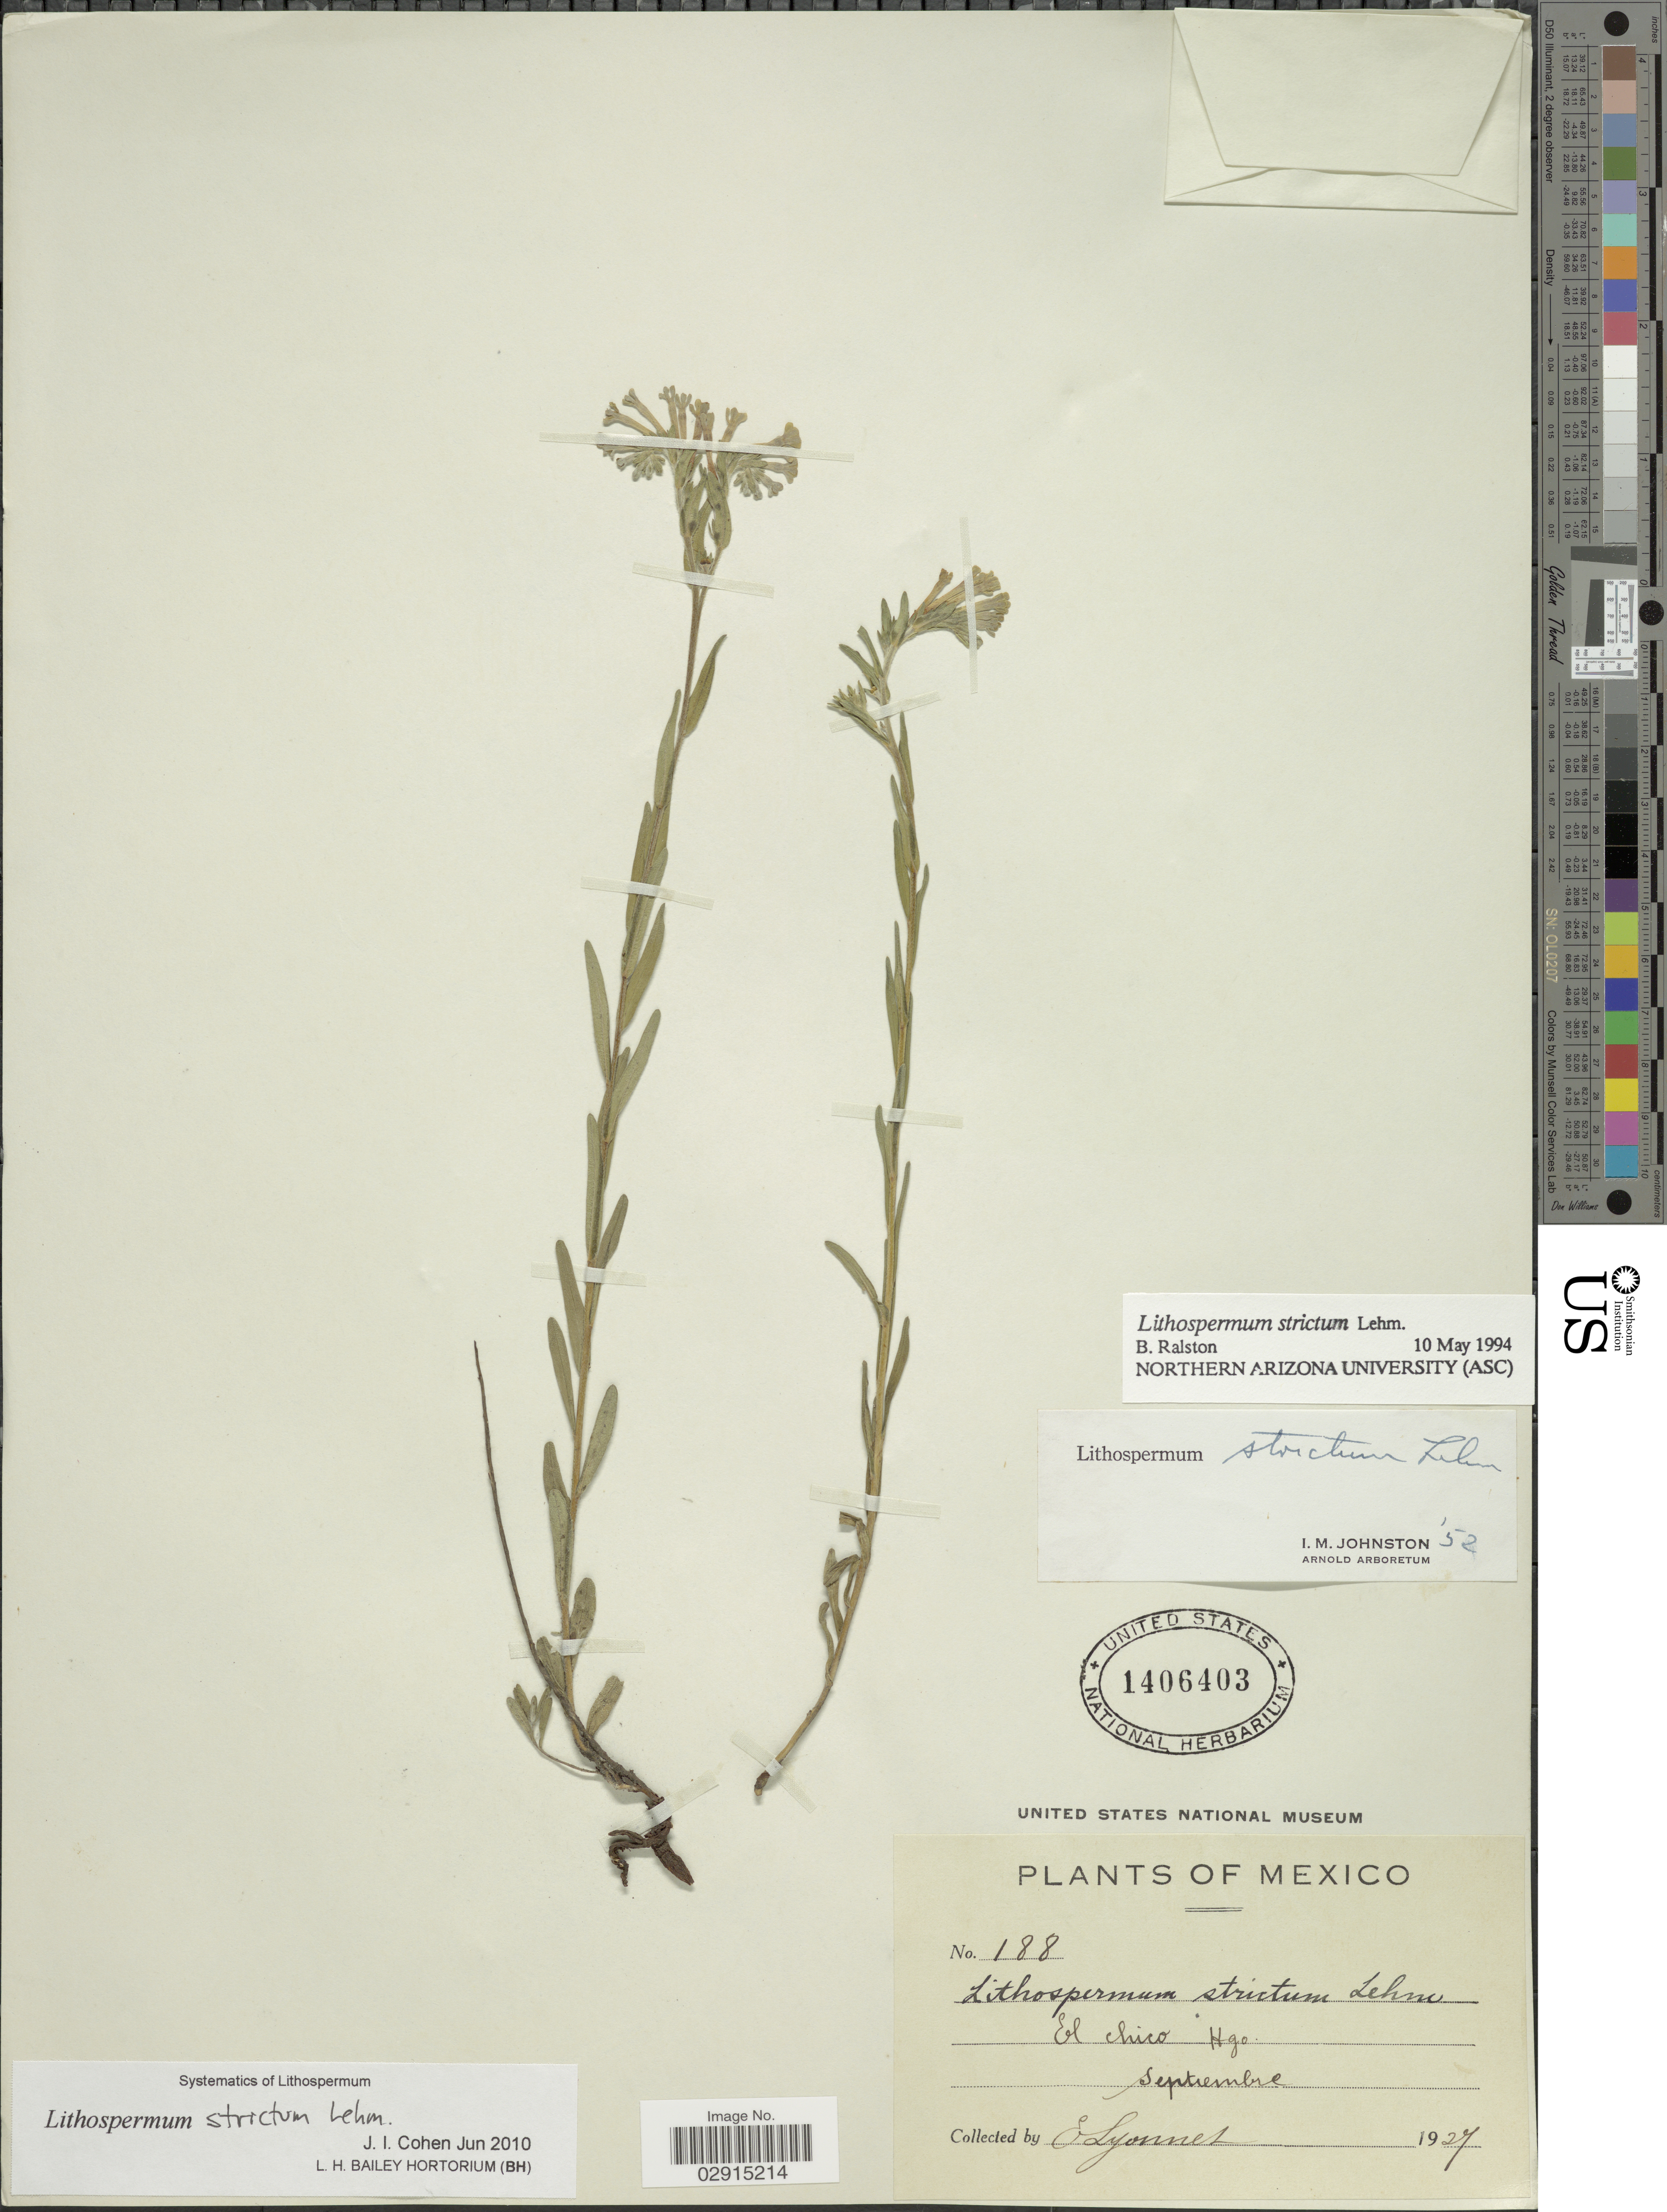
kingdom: Plantae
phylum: Tracheophyta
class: Magnoliopsida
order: Boraginales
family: Boraginaceae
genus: Lithospermum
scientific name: Lithospermum strictum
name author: Lehm.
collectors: E. Lyonnet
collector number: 188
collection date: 1927-09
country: Mexico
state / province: Hidalgo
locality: El Chico, Hgo.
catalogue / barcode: US 1406403